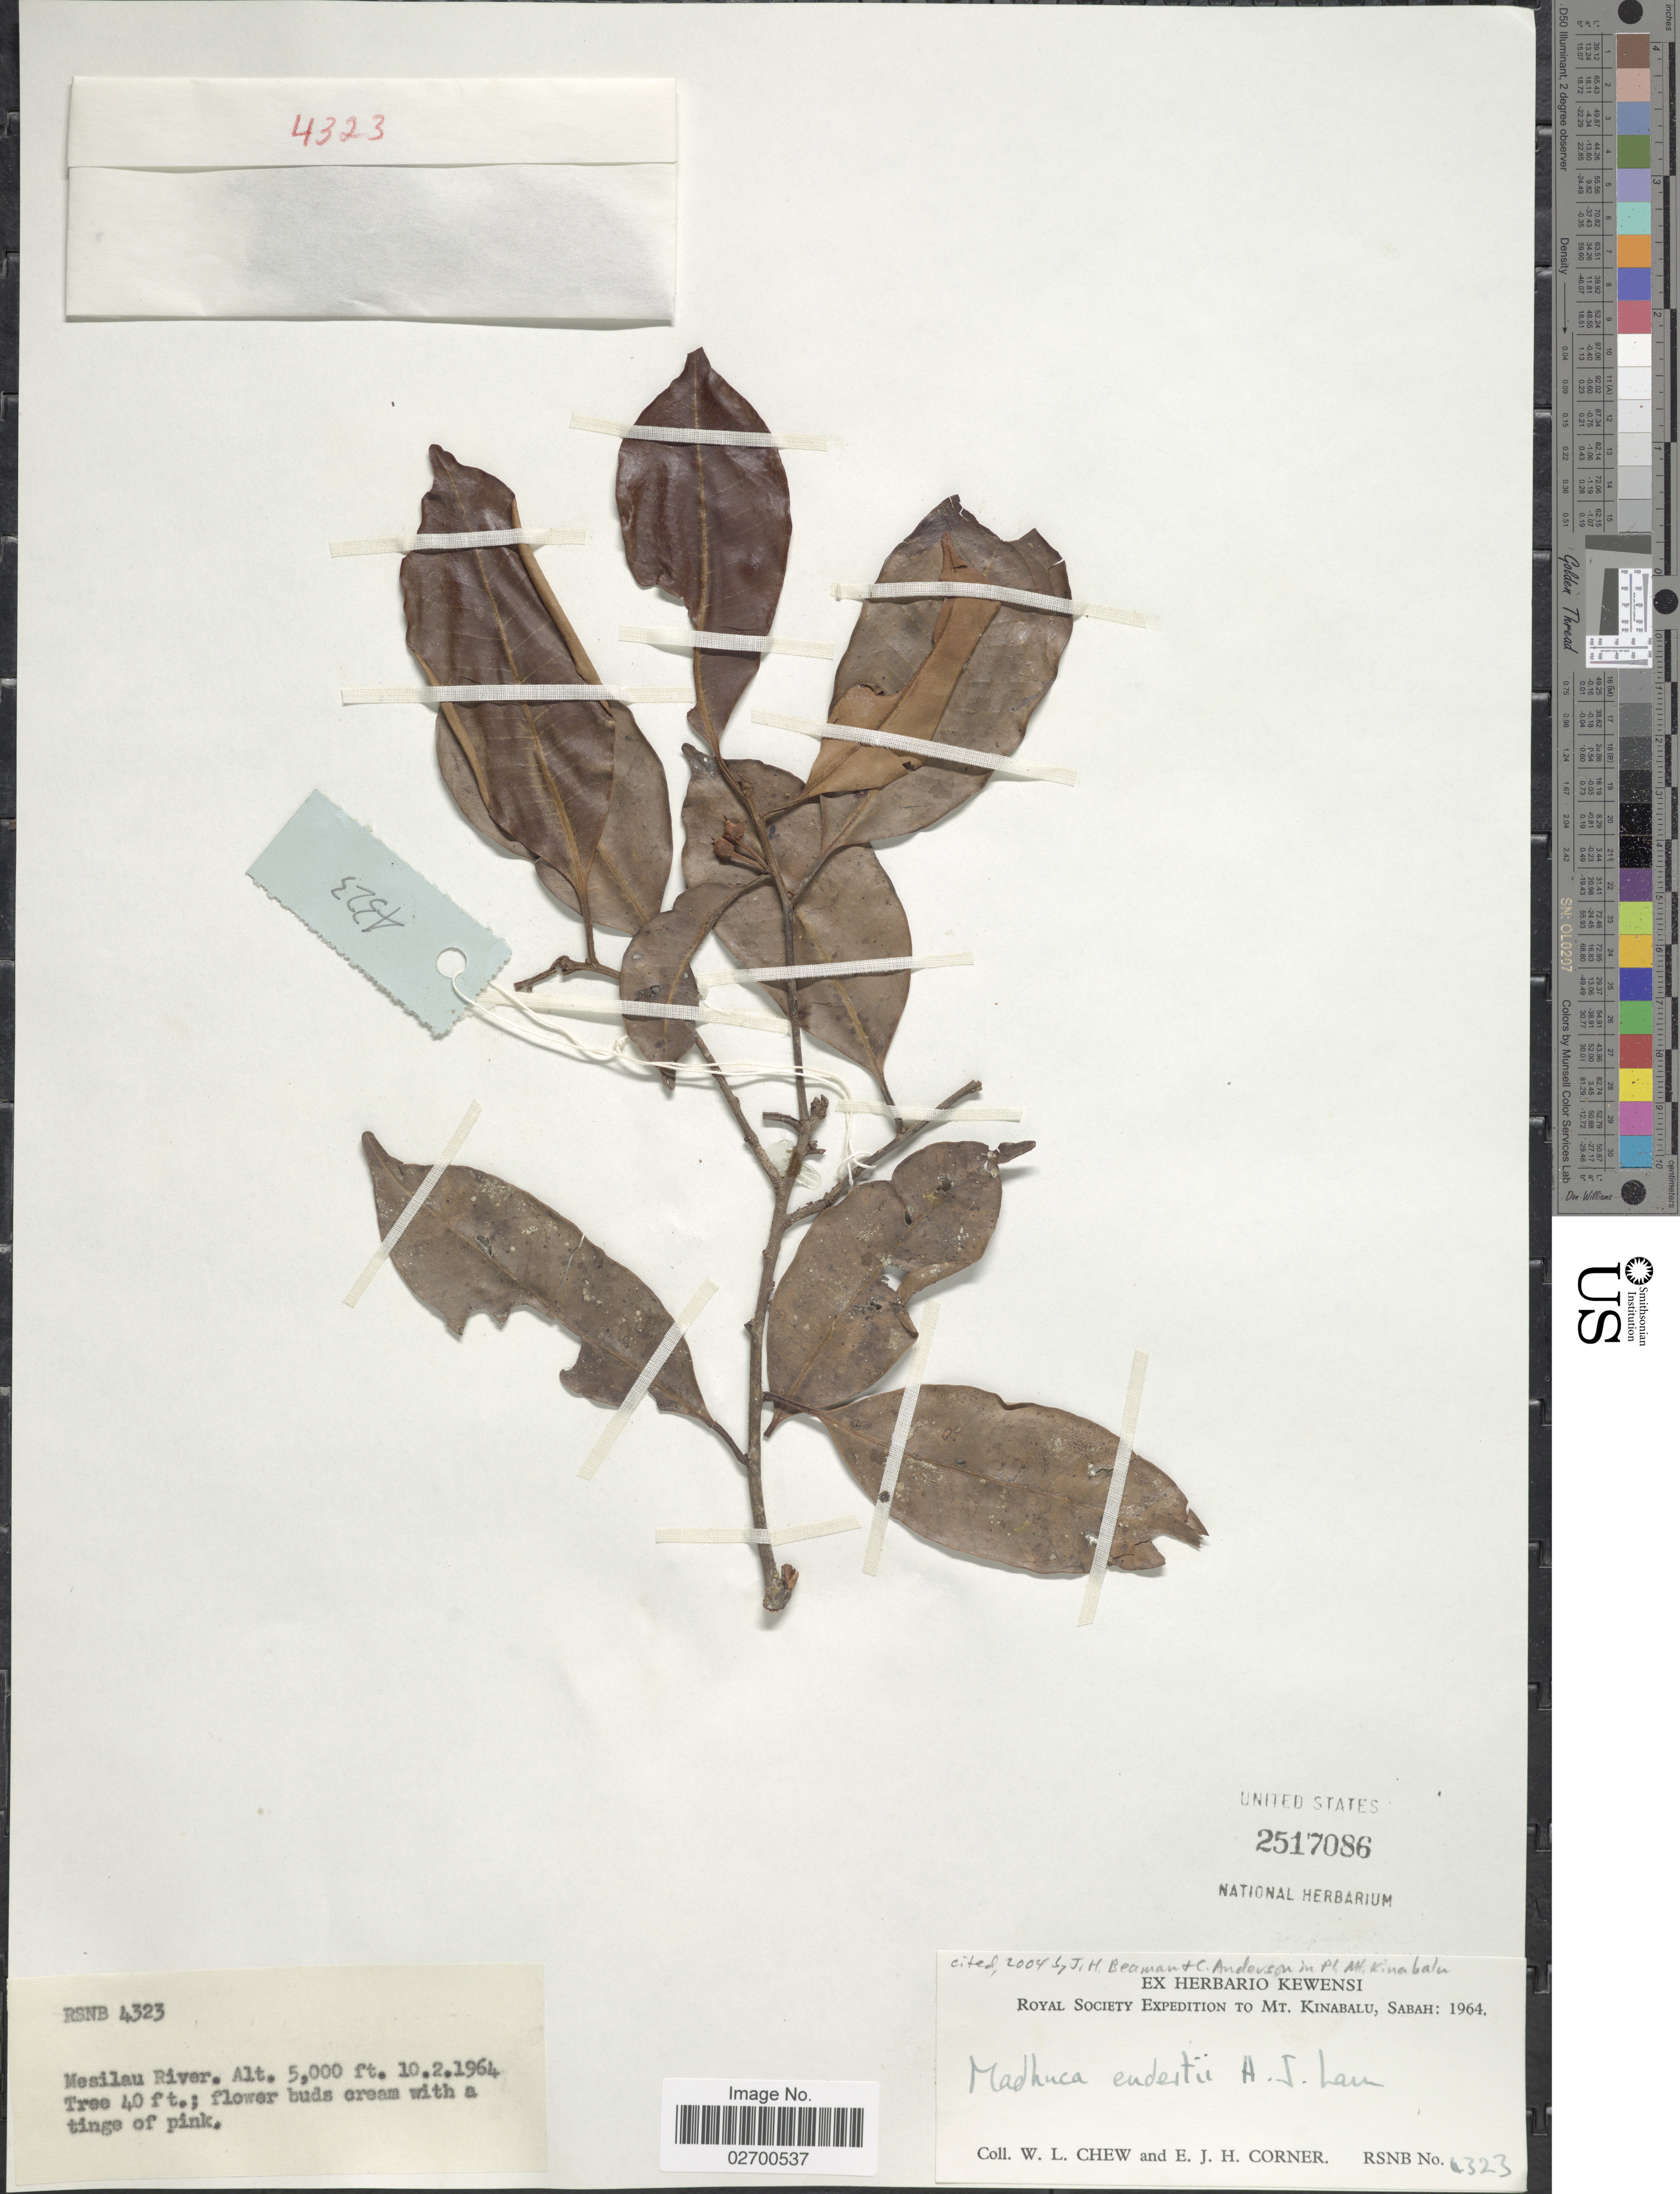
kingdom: Plantae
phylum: Tracheophyta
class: Magnoliopsida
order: Ericales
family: Sapotaceae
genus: Madhuca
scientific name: Madhuca endertii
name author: H.J. Lam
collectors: W. Chew & E. Corner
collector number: RSNB4323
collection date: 1964-02-10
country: Malaysia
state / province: Sabah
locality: Royal Society to Mt. Kinabalu. Mesilau River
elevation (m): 1524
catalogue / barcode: US 2517086